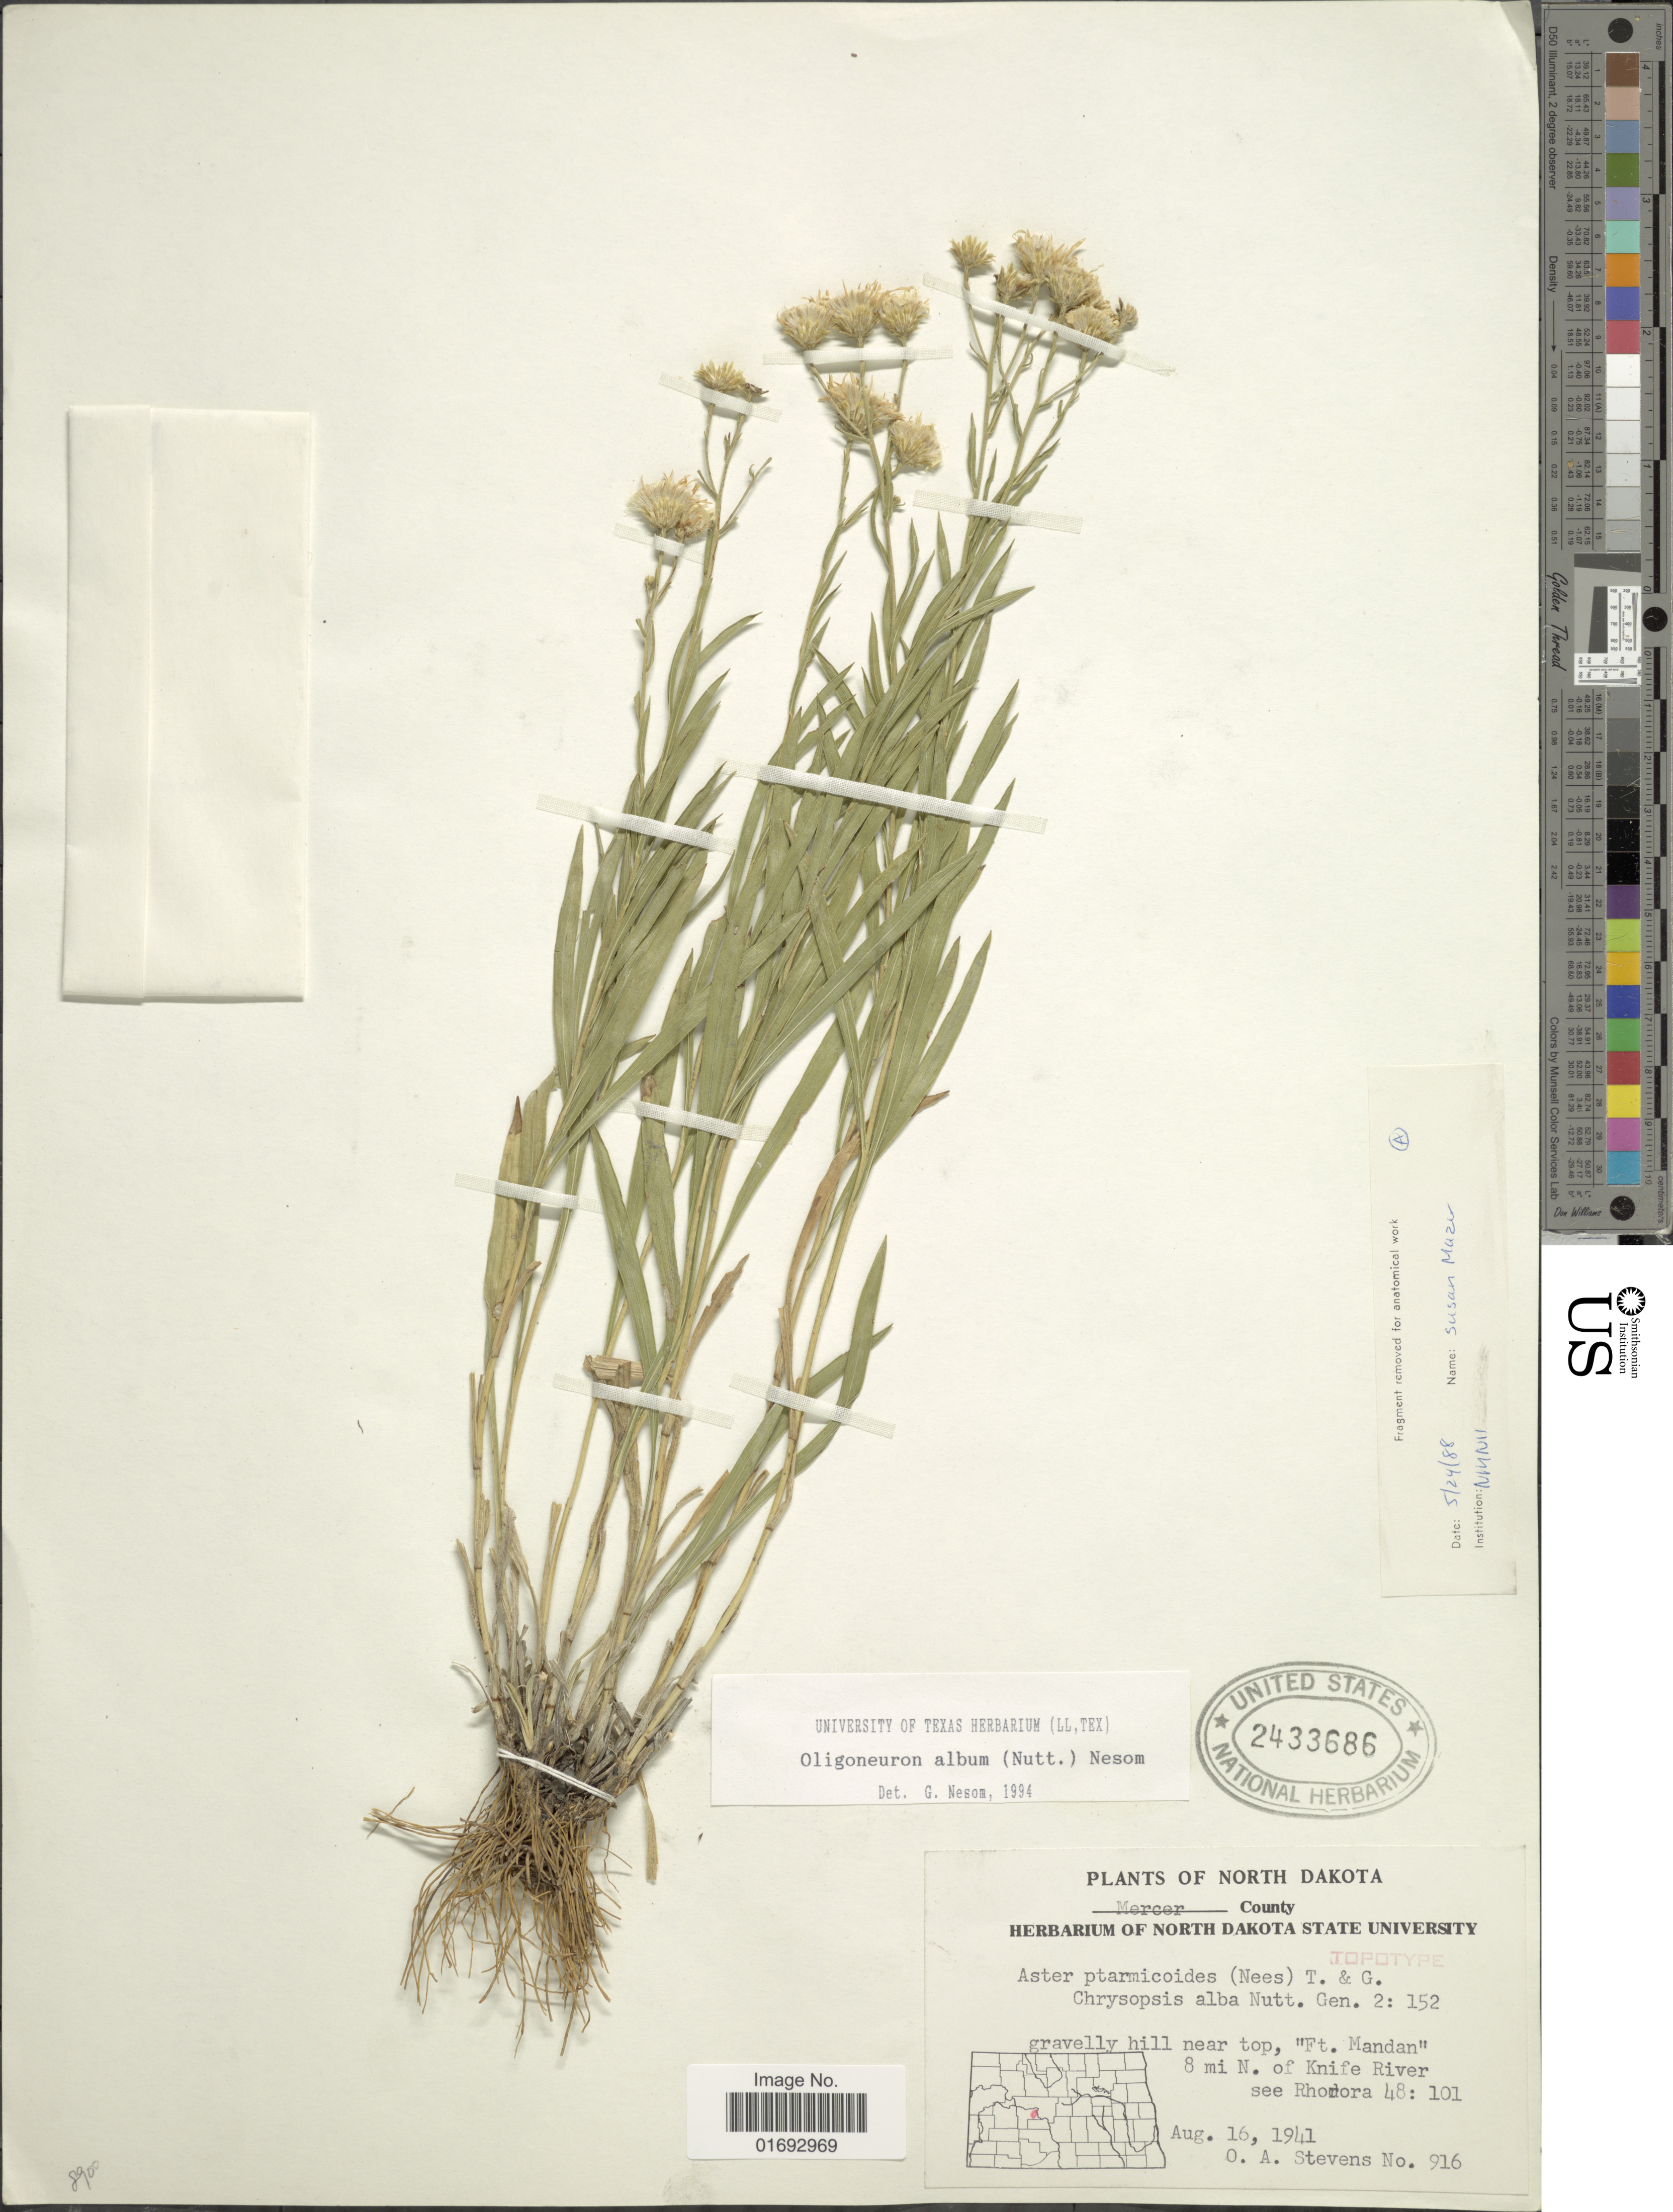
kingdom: Plantae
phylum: Tracheophyta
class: Magnoliopsida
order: Asterales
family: Asteraceae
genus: Oligoneuron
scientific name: Oligoneuron album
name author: (Nutt.) G.L. Nesom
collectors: O. A. Stevens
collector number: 916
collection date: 1941-08-16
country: United States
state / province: North Dakota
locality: Mercer County, grevelly hill near top, "Ft. Mandan", 8 mi N. of Knife River see rhodora 48: 101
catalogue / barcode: US 2433686